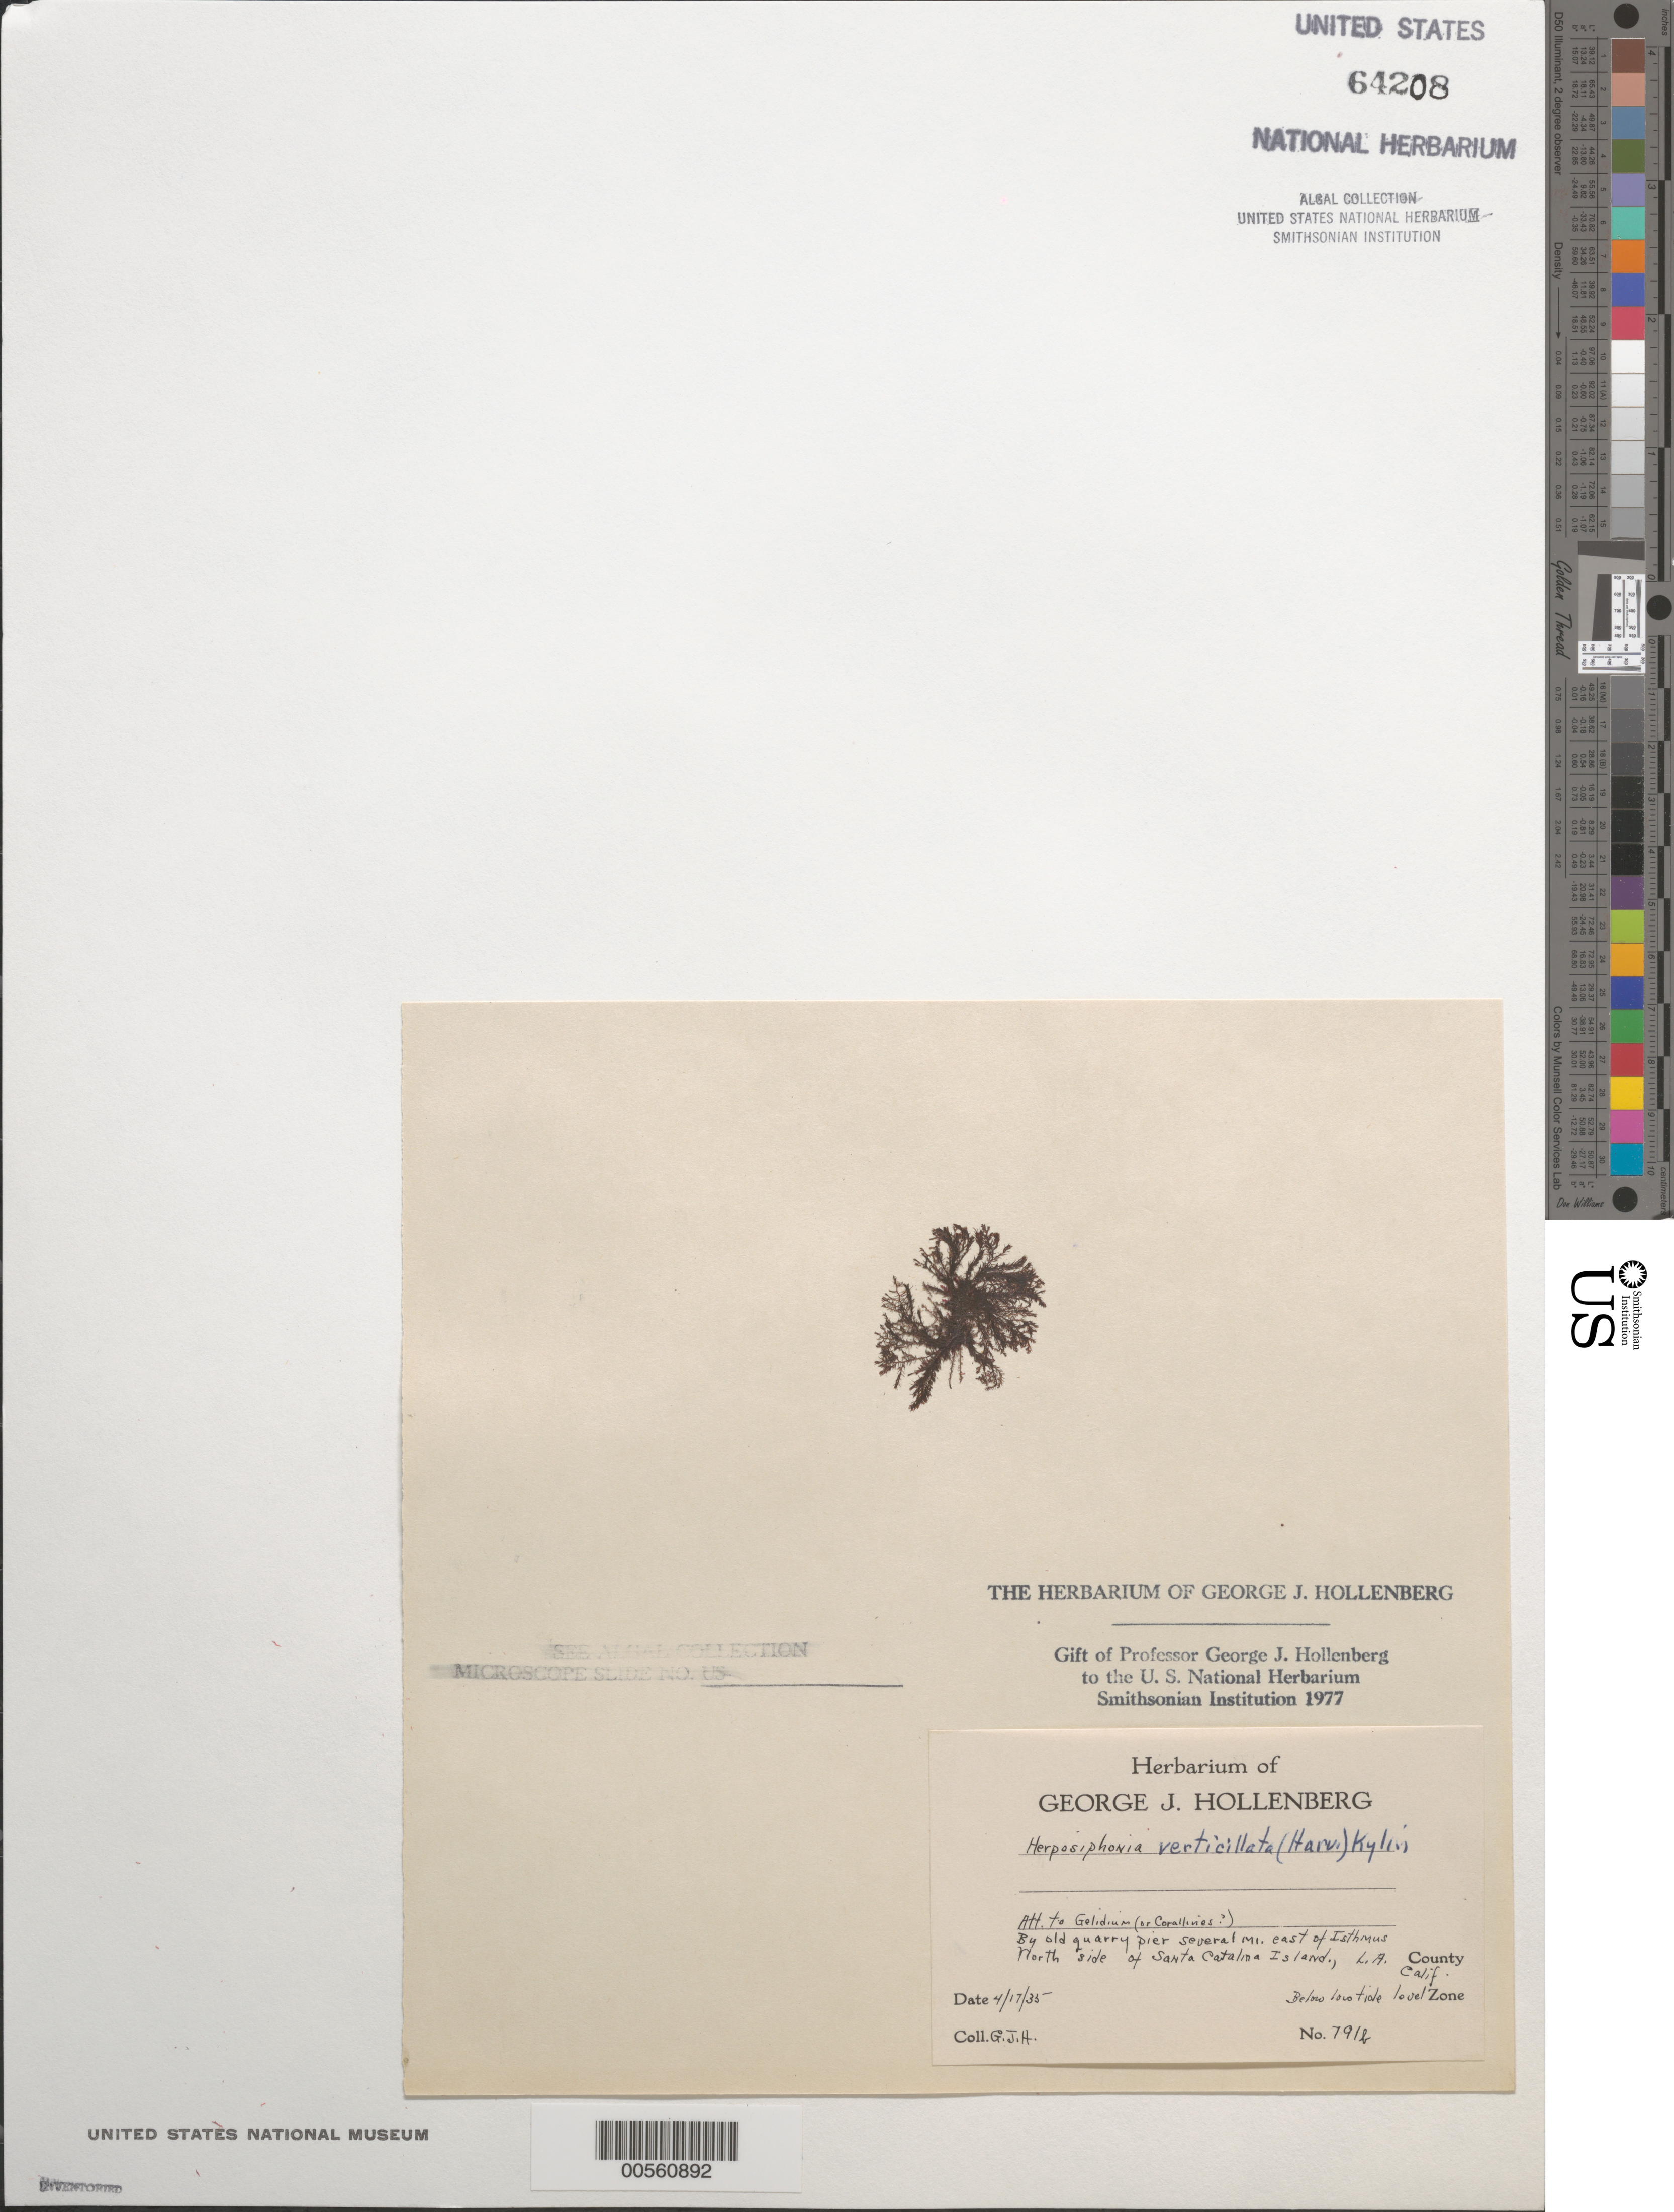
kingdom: Plantae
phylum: Rhodophyta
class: Florideophyceae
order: Ceramiales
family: Rhodomelaceae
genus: Herposiphonia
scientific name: Herposiphonia verticillata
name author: (Harv.) Kylin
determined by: Hollenberg, George J.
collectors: G. Hollenberg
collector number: GJH 791b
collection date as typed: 17 Apr 1935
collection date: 1935-04-17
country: United States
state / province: California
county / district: Los Angeles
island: Santa Catalina Island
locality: East of Isthmus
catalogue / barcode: US 64208